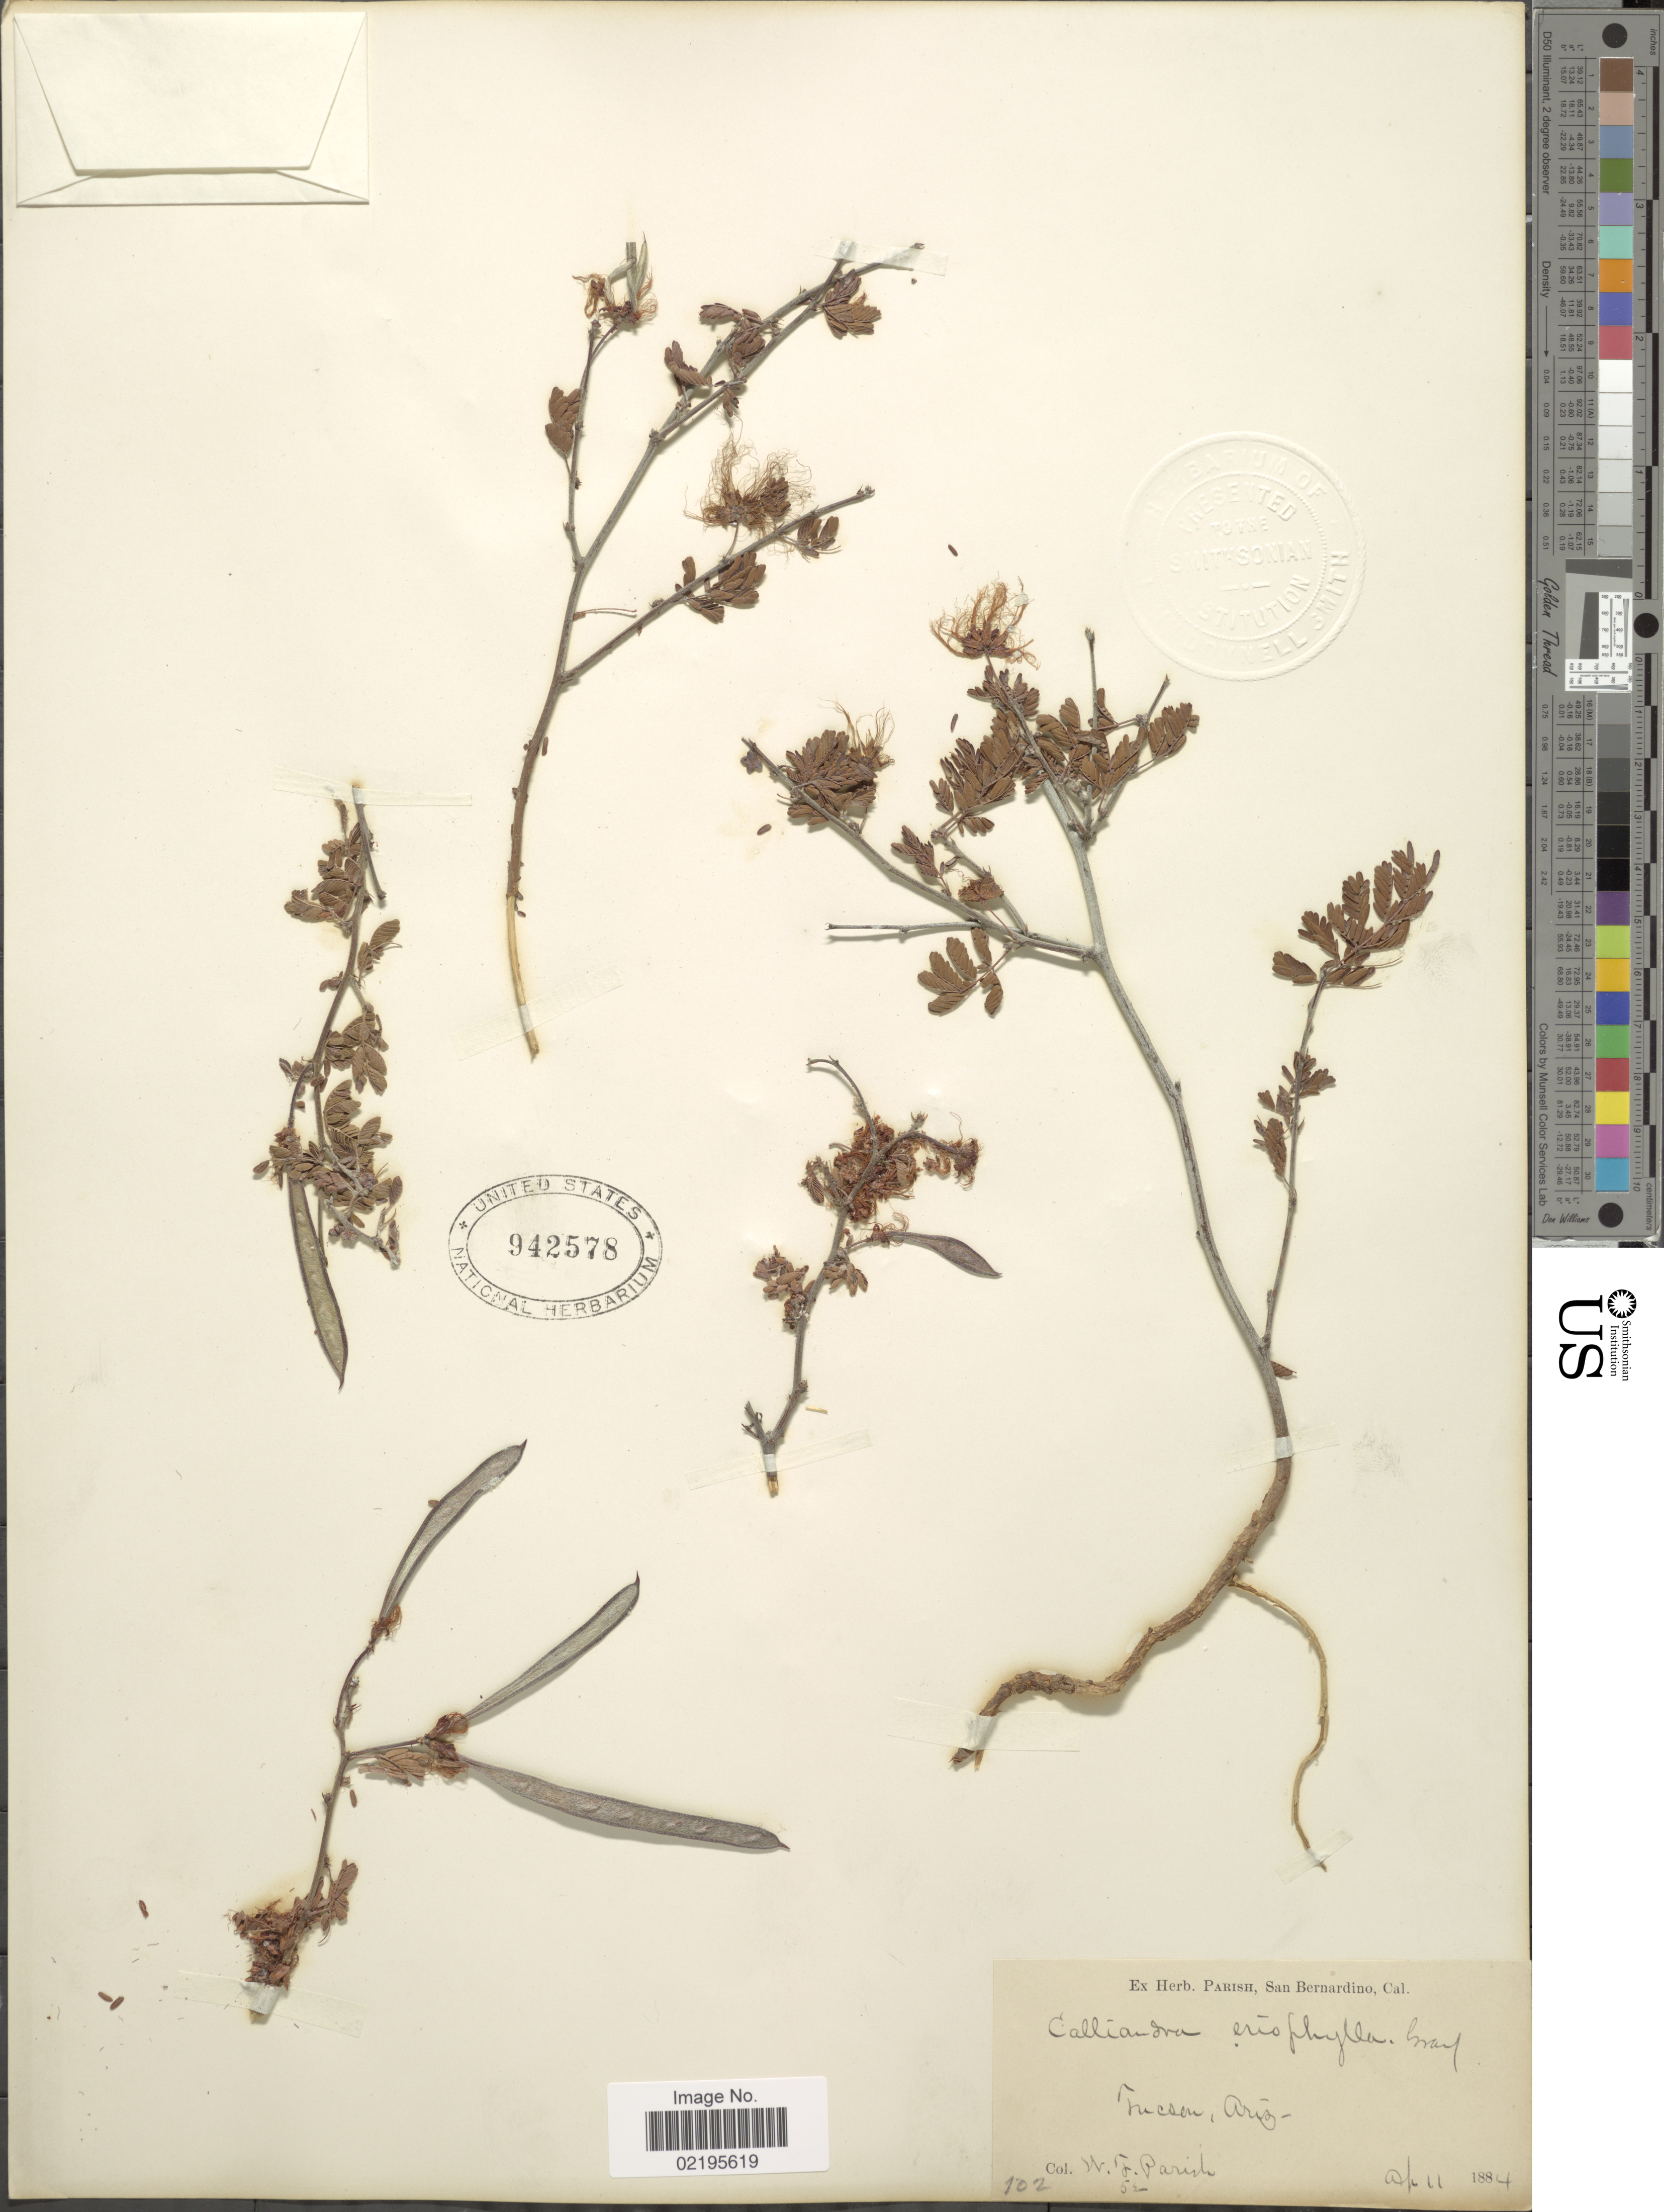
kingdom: Plantae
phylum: Tracheophyta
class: Magnoliopsida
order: Fabales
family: Fabaceae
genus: Calliandra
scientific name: Calliandra eriophylla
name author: Benth.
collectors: W. F. Parish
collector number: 102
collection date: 1884-04-11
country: United States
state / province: Arizona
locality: Tucson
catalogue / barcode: US 942578